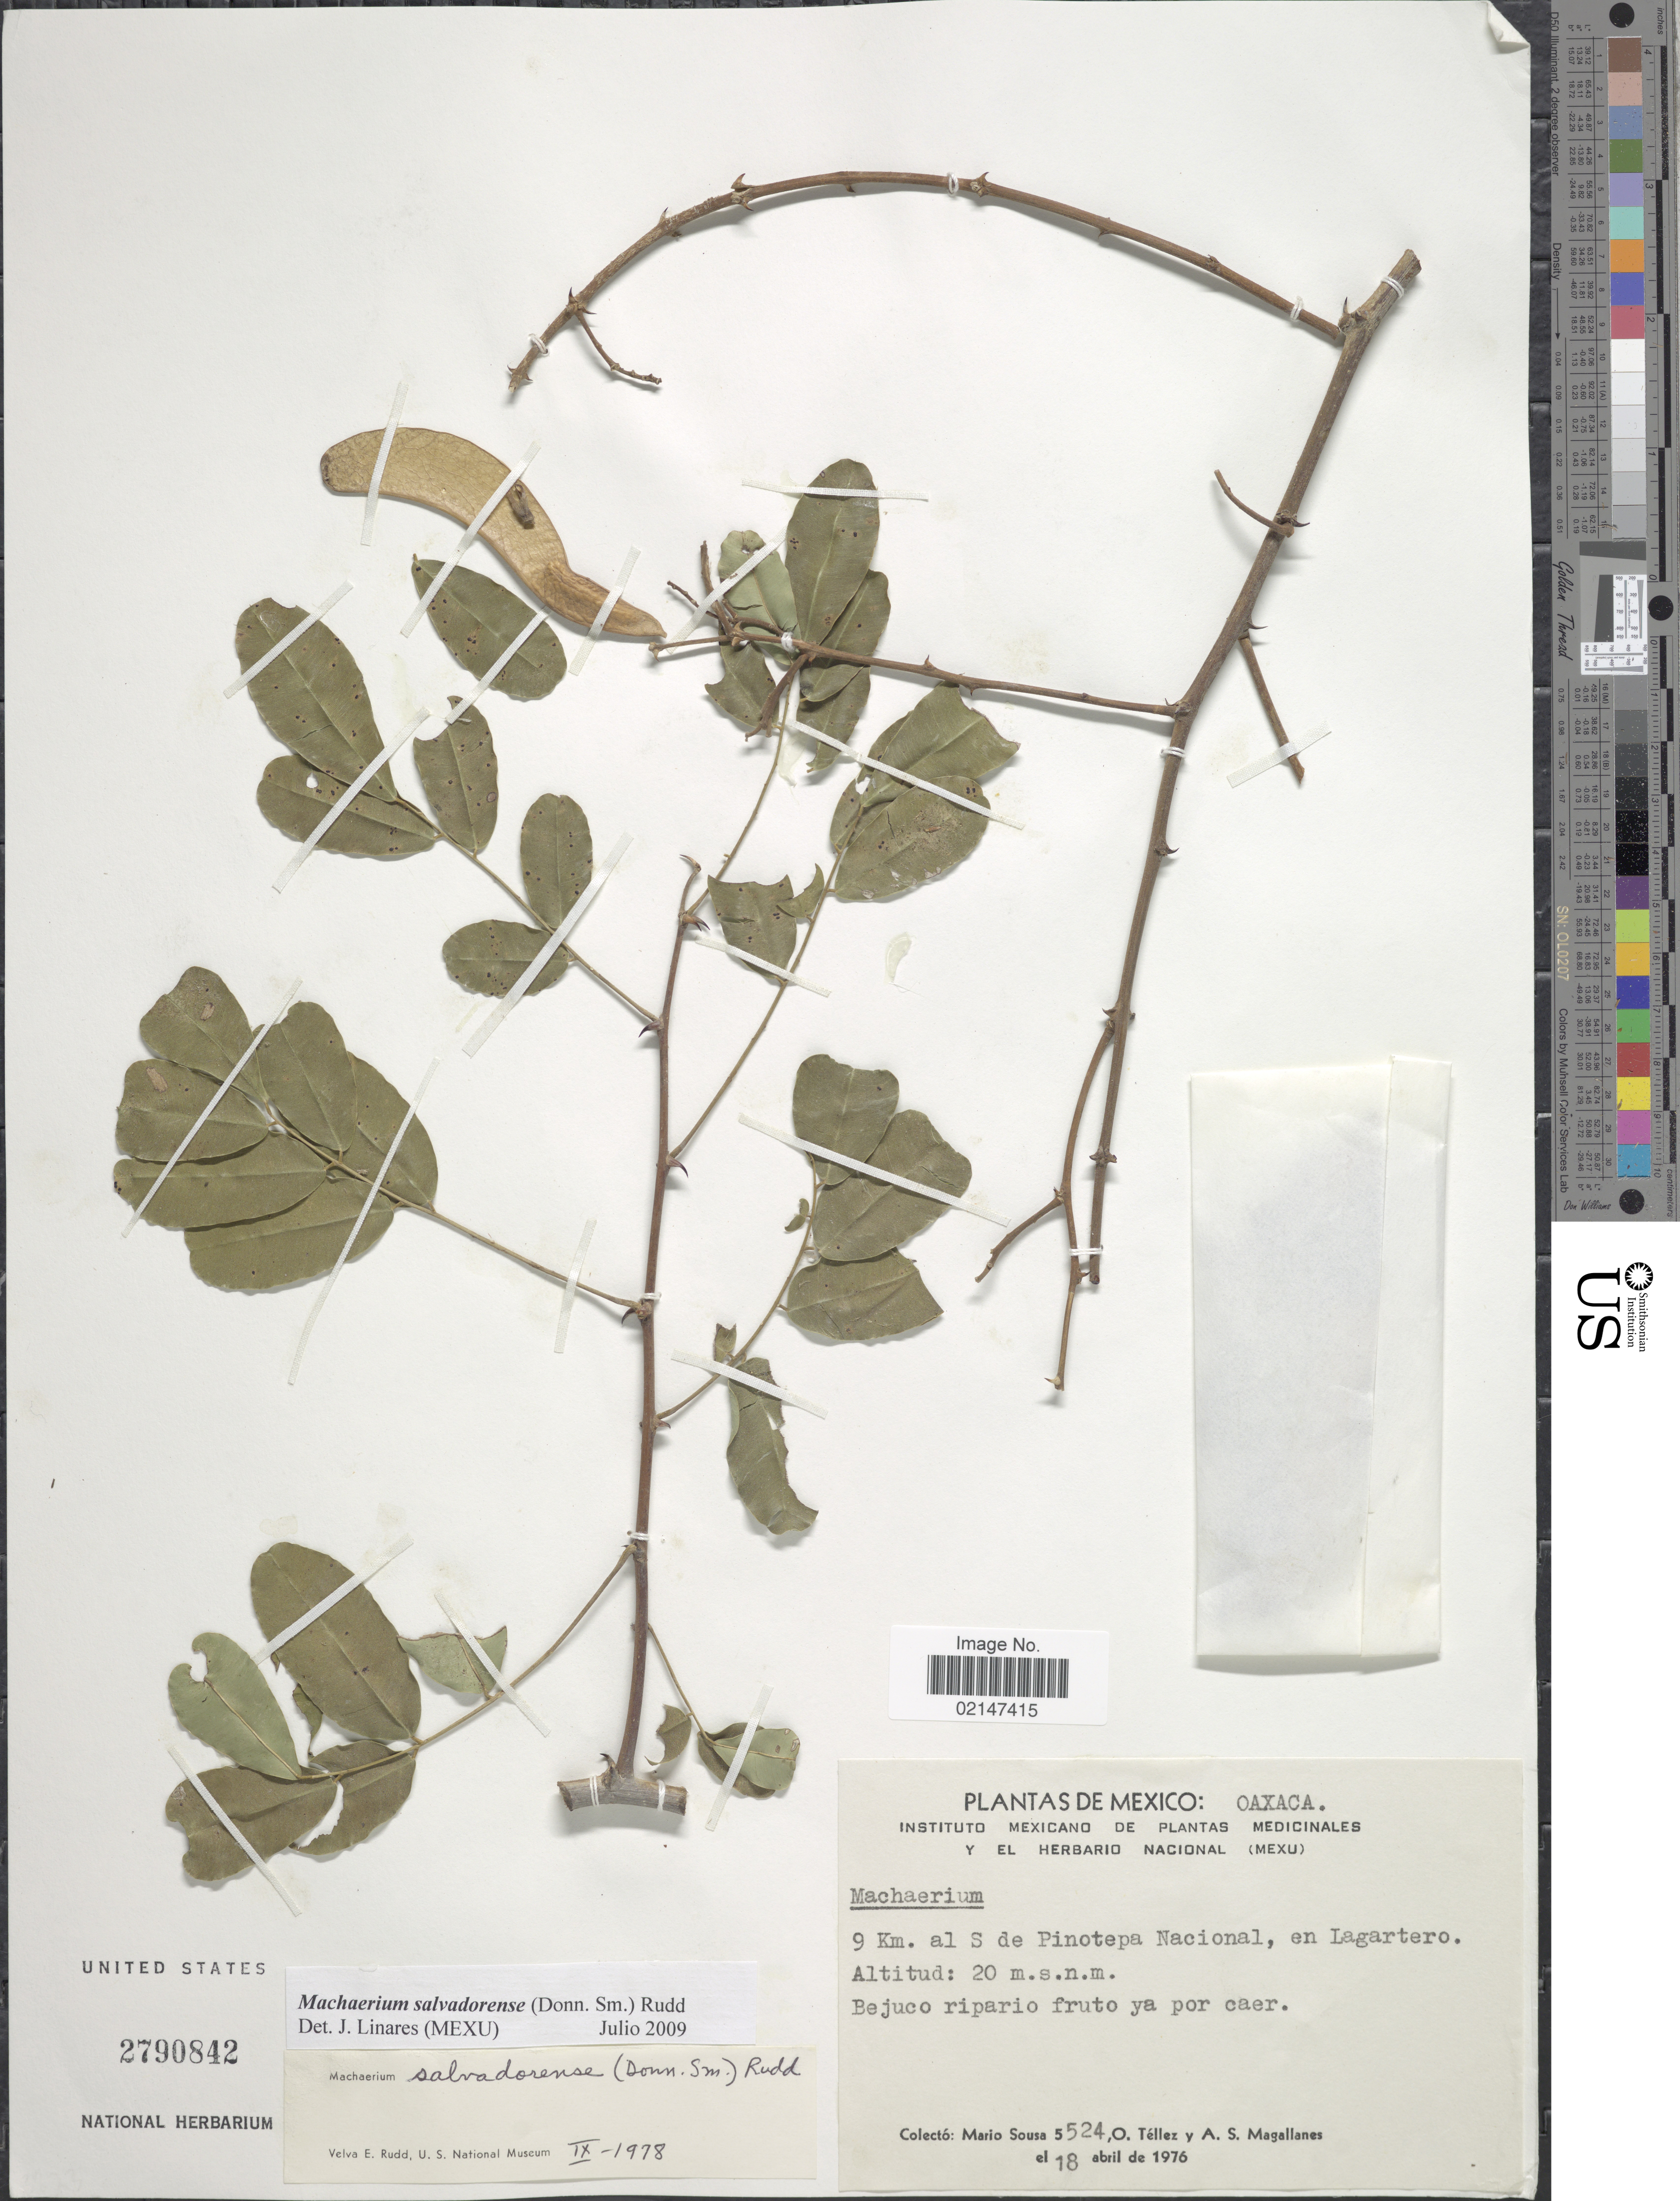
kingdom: Plantae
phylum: Tracheophyta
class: Magnoliopsida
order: Fabales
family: Fabaceae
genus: Machaerium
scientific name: Machaerium salvadorense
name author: (Donn. Sm.) Rudd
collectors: M. Sousa S., O. Tellez & A. Magallanes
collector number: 5524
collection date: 1976-04-18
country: Mexico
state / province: Oaxaca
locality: Mexico: Oaxaca. 9 Km. al S de Pinotepa Nacional, en Lagartero.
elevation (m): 20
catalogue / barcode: US 2790842